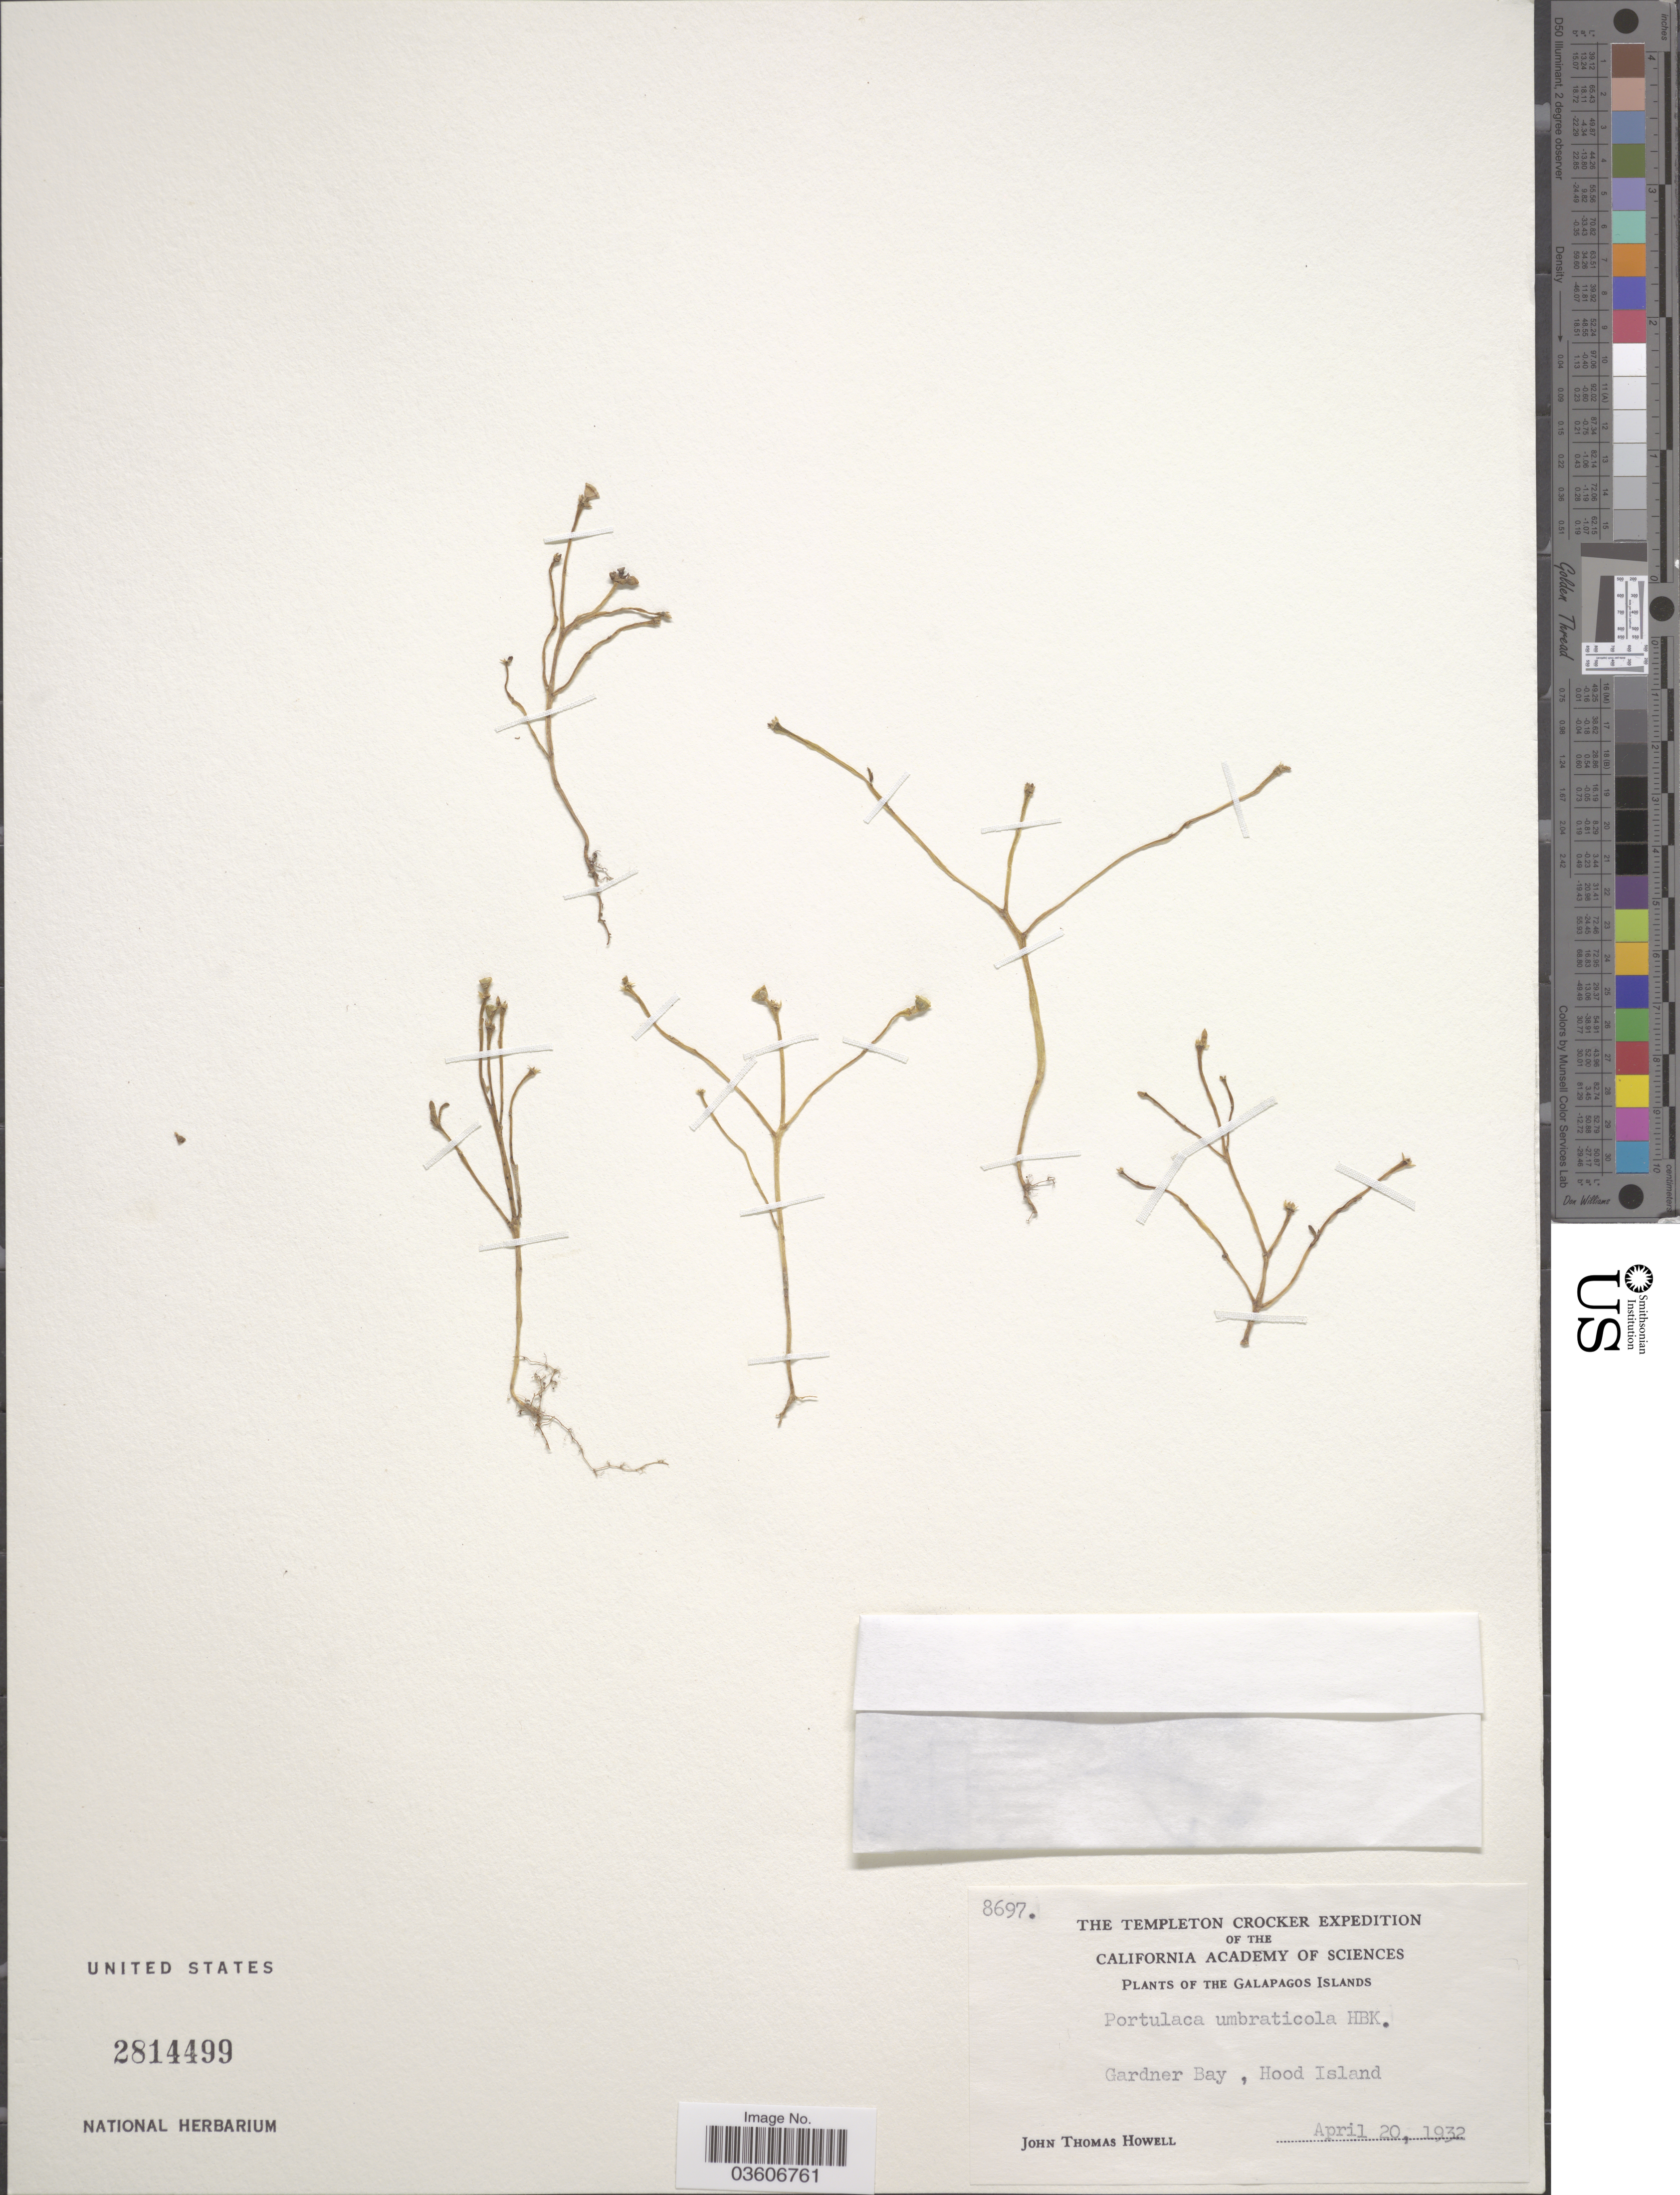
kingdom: Plantae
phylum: Tracheophyta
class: Magnoliopsida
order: Caryophyllales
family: Portulacaceae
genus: Portulaca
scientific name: Portulaca umbraticola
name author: Kunth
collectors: J. T. Howell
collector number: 8697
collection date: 1932-04-20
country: Ecuador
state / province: Colón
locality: The Galapagos Islands. Gardner Bay, Hood Island.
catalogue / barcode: US 2814499